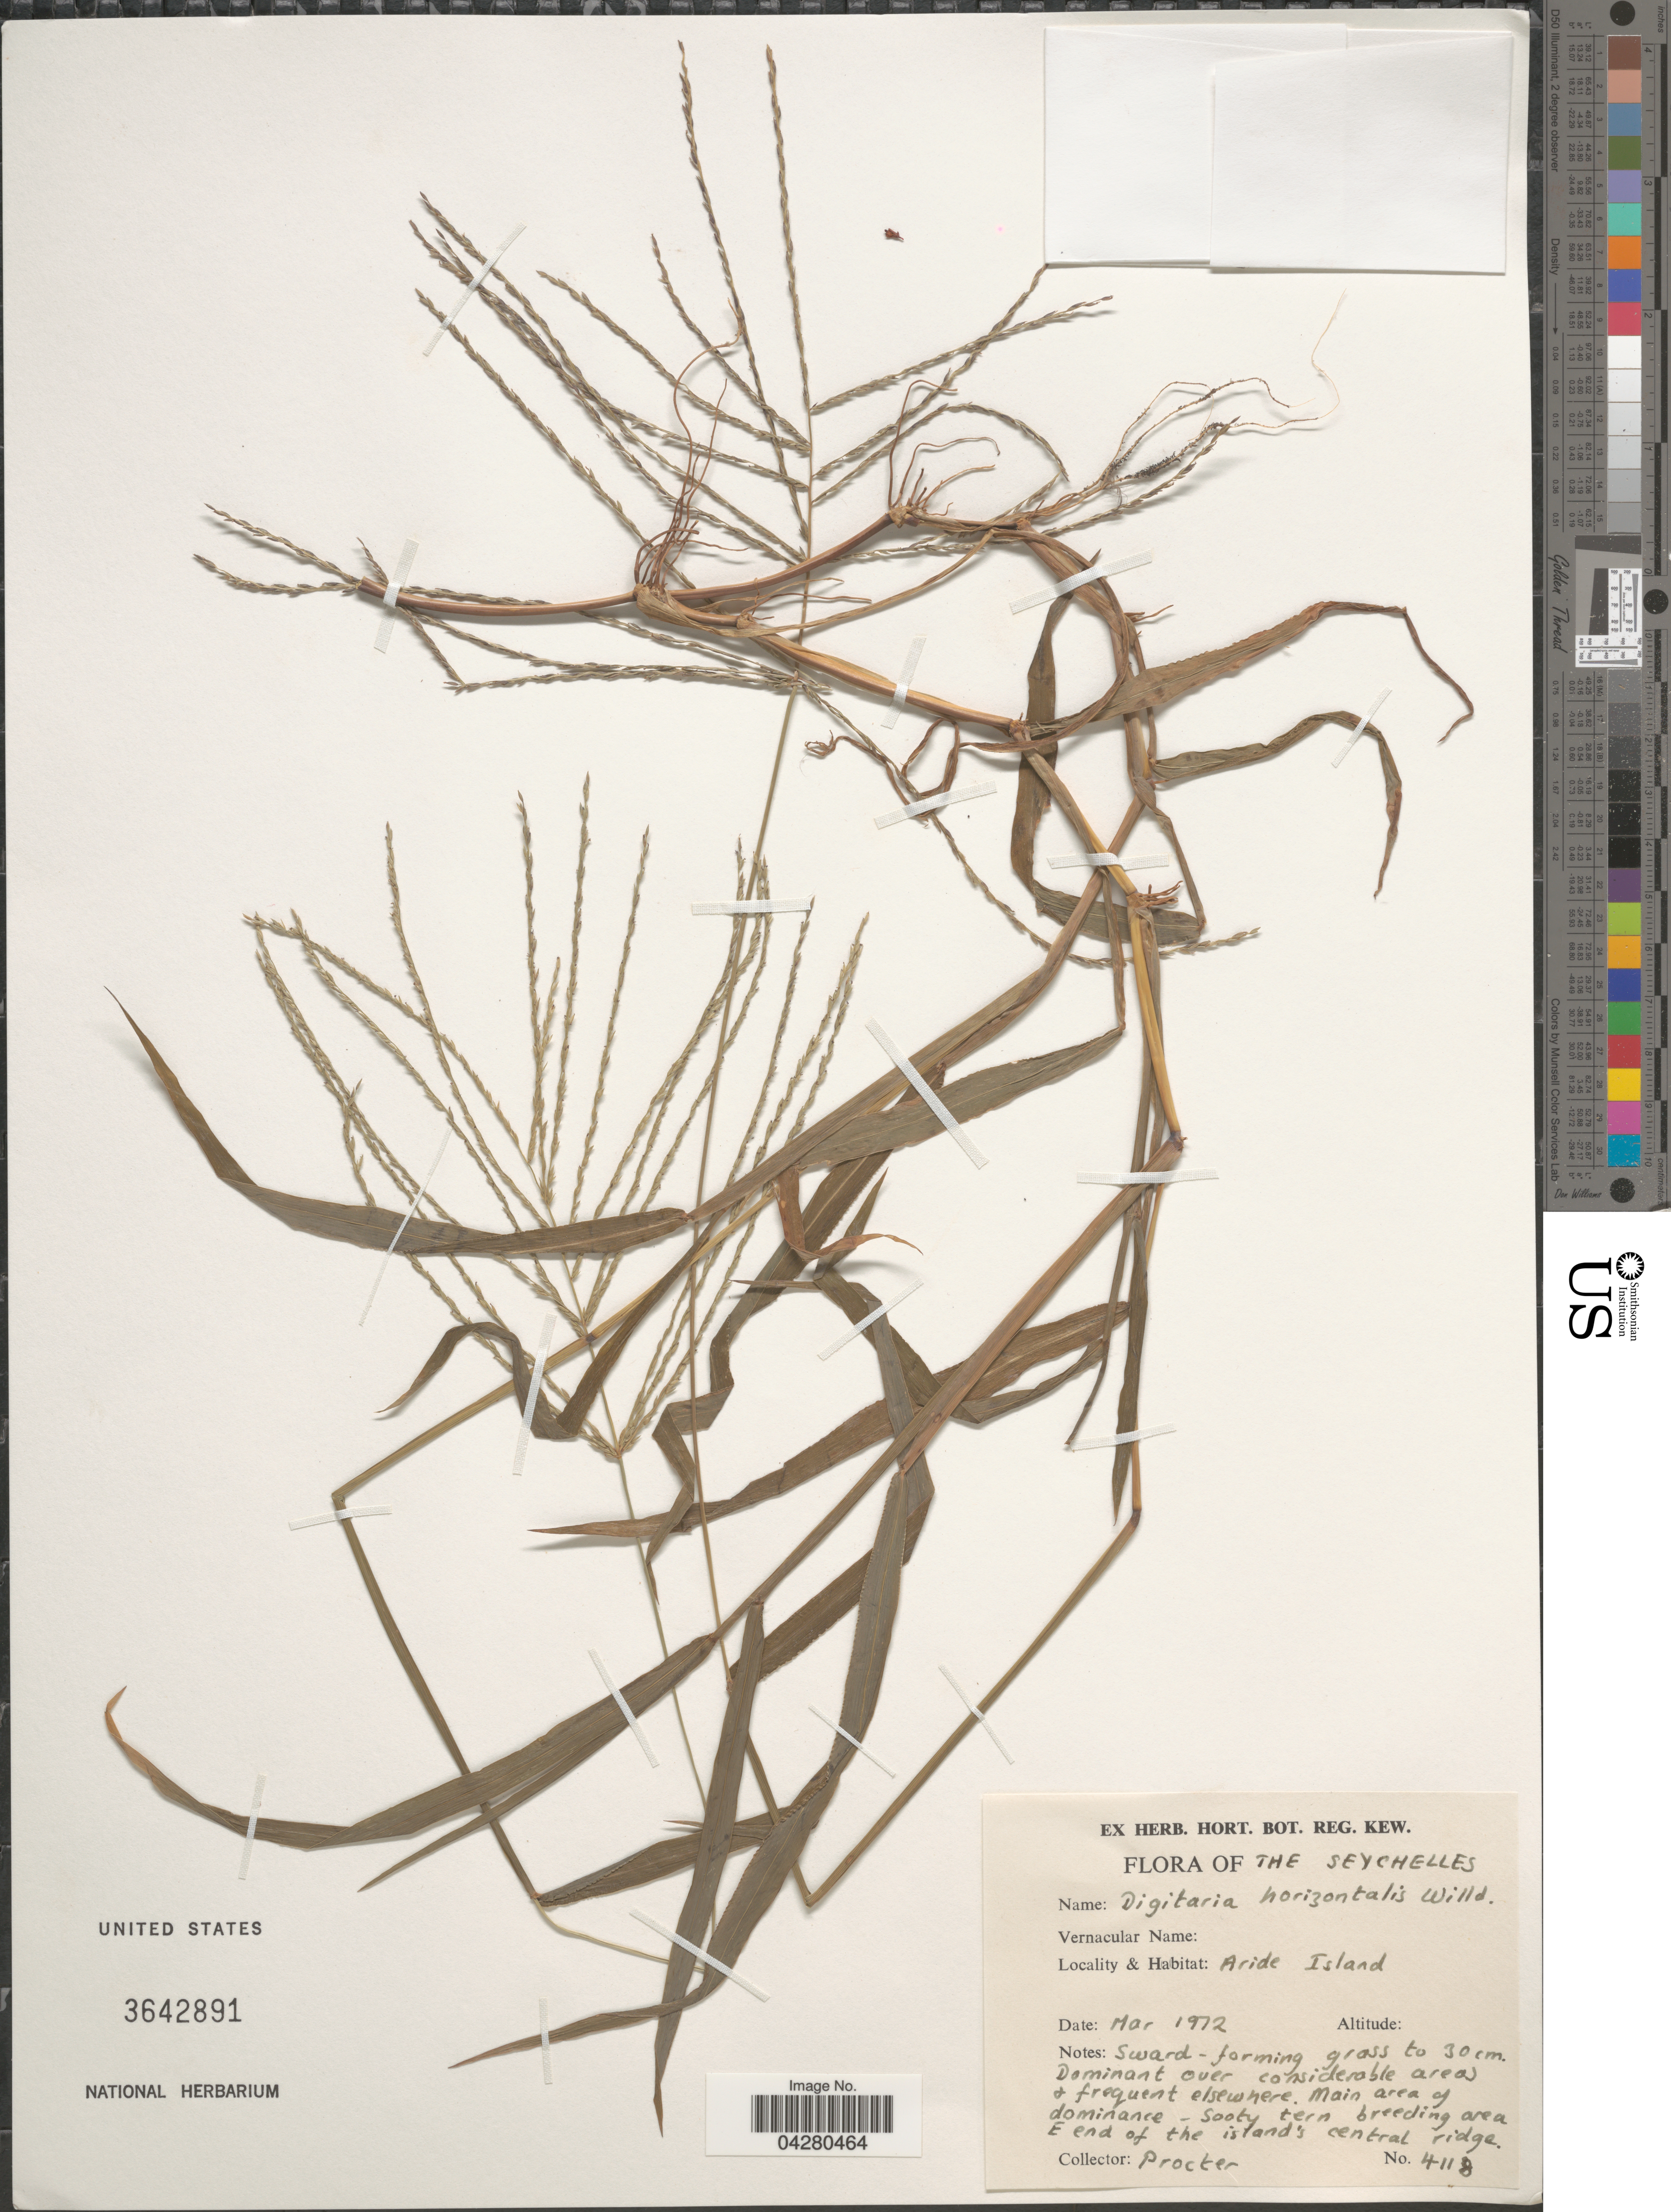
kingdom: Plantae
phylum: Tracheophyta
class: Liliopsida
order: Poales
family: Poaceae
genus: Digitaria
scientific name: Digitaria horizontalis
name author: Willd.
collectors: Procter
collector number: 4118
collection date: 1972-03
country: Seychelles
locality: Aride Island. Main area of dominance- Sooty tern breeding area E end of the island's central ridge.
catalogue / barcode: US 3642891